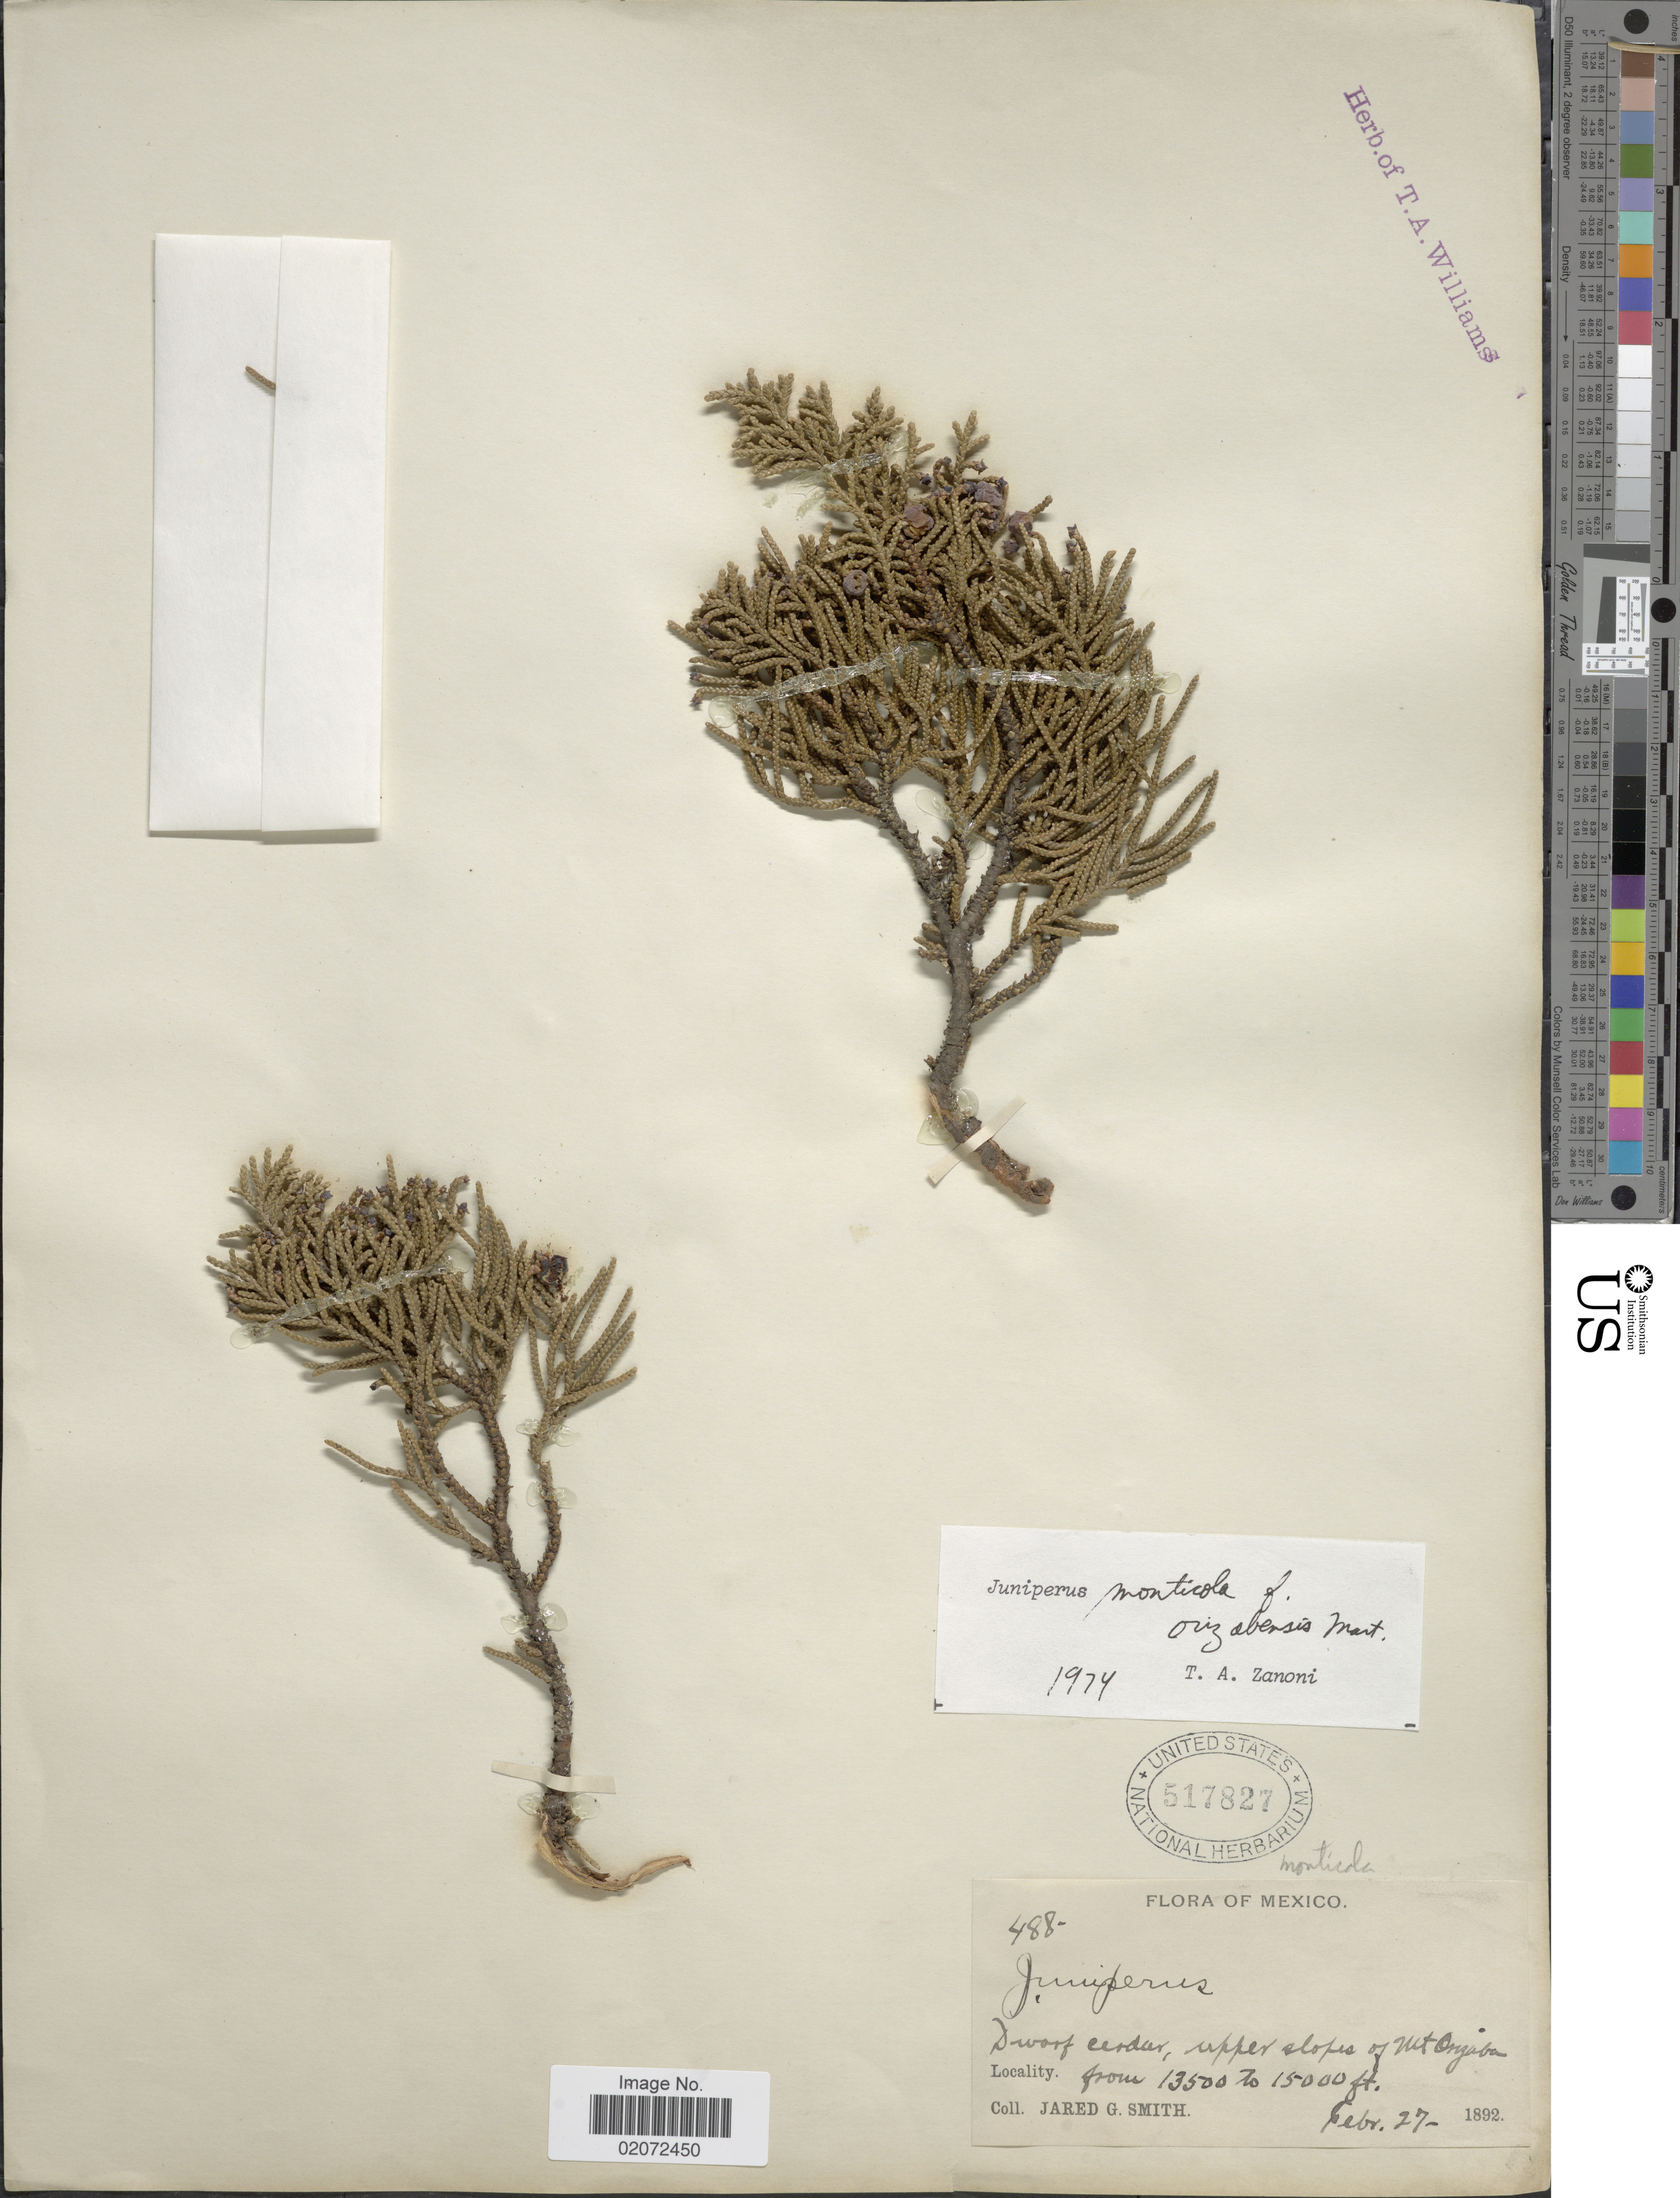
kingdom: Plantae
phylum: Tracheophyta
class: Pinopsida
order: Pinales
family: Cupressaceae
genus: Juniperus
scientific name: Juniperus monticola f. orizabensis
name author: Martínez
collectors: J. G. Smith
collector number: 488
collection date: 1892-02-27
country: Mexico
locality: Upper slopes of Mt. Orizaba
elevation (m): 4115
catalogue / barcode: US 517827